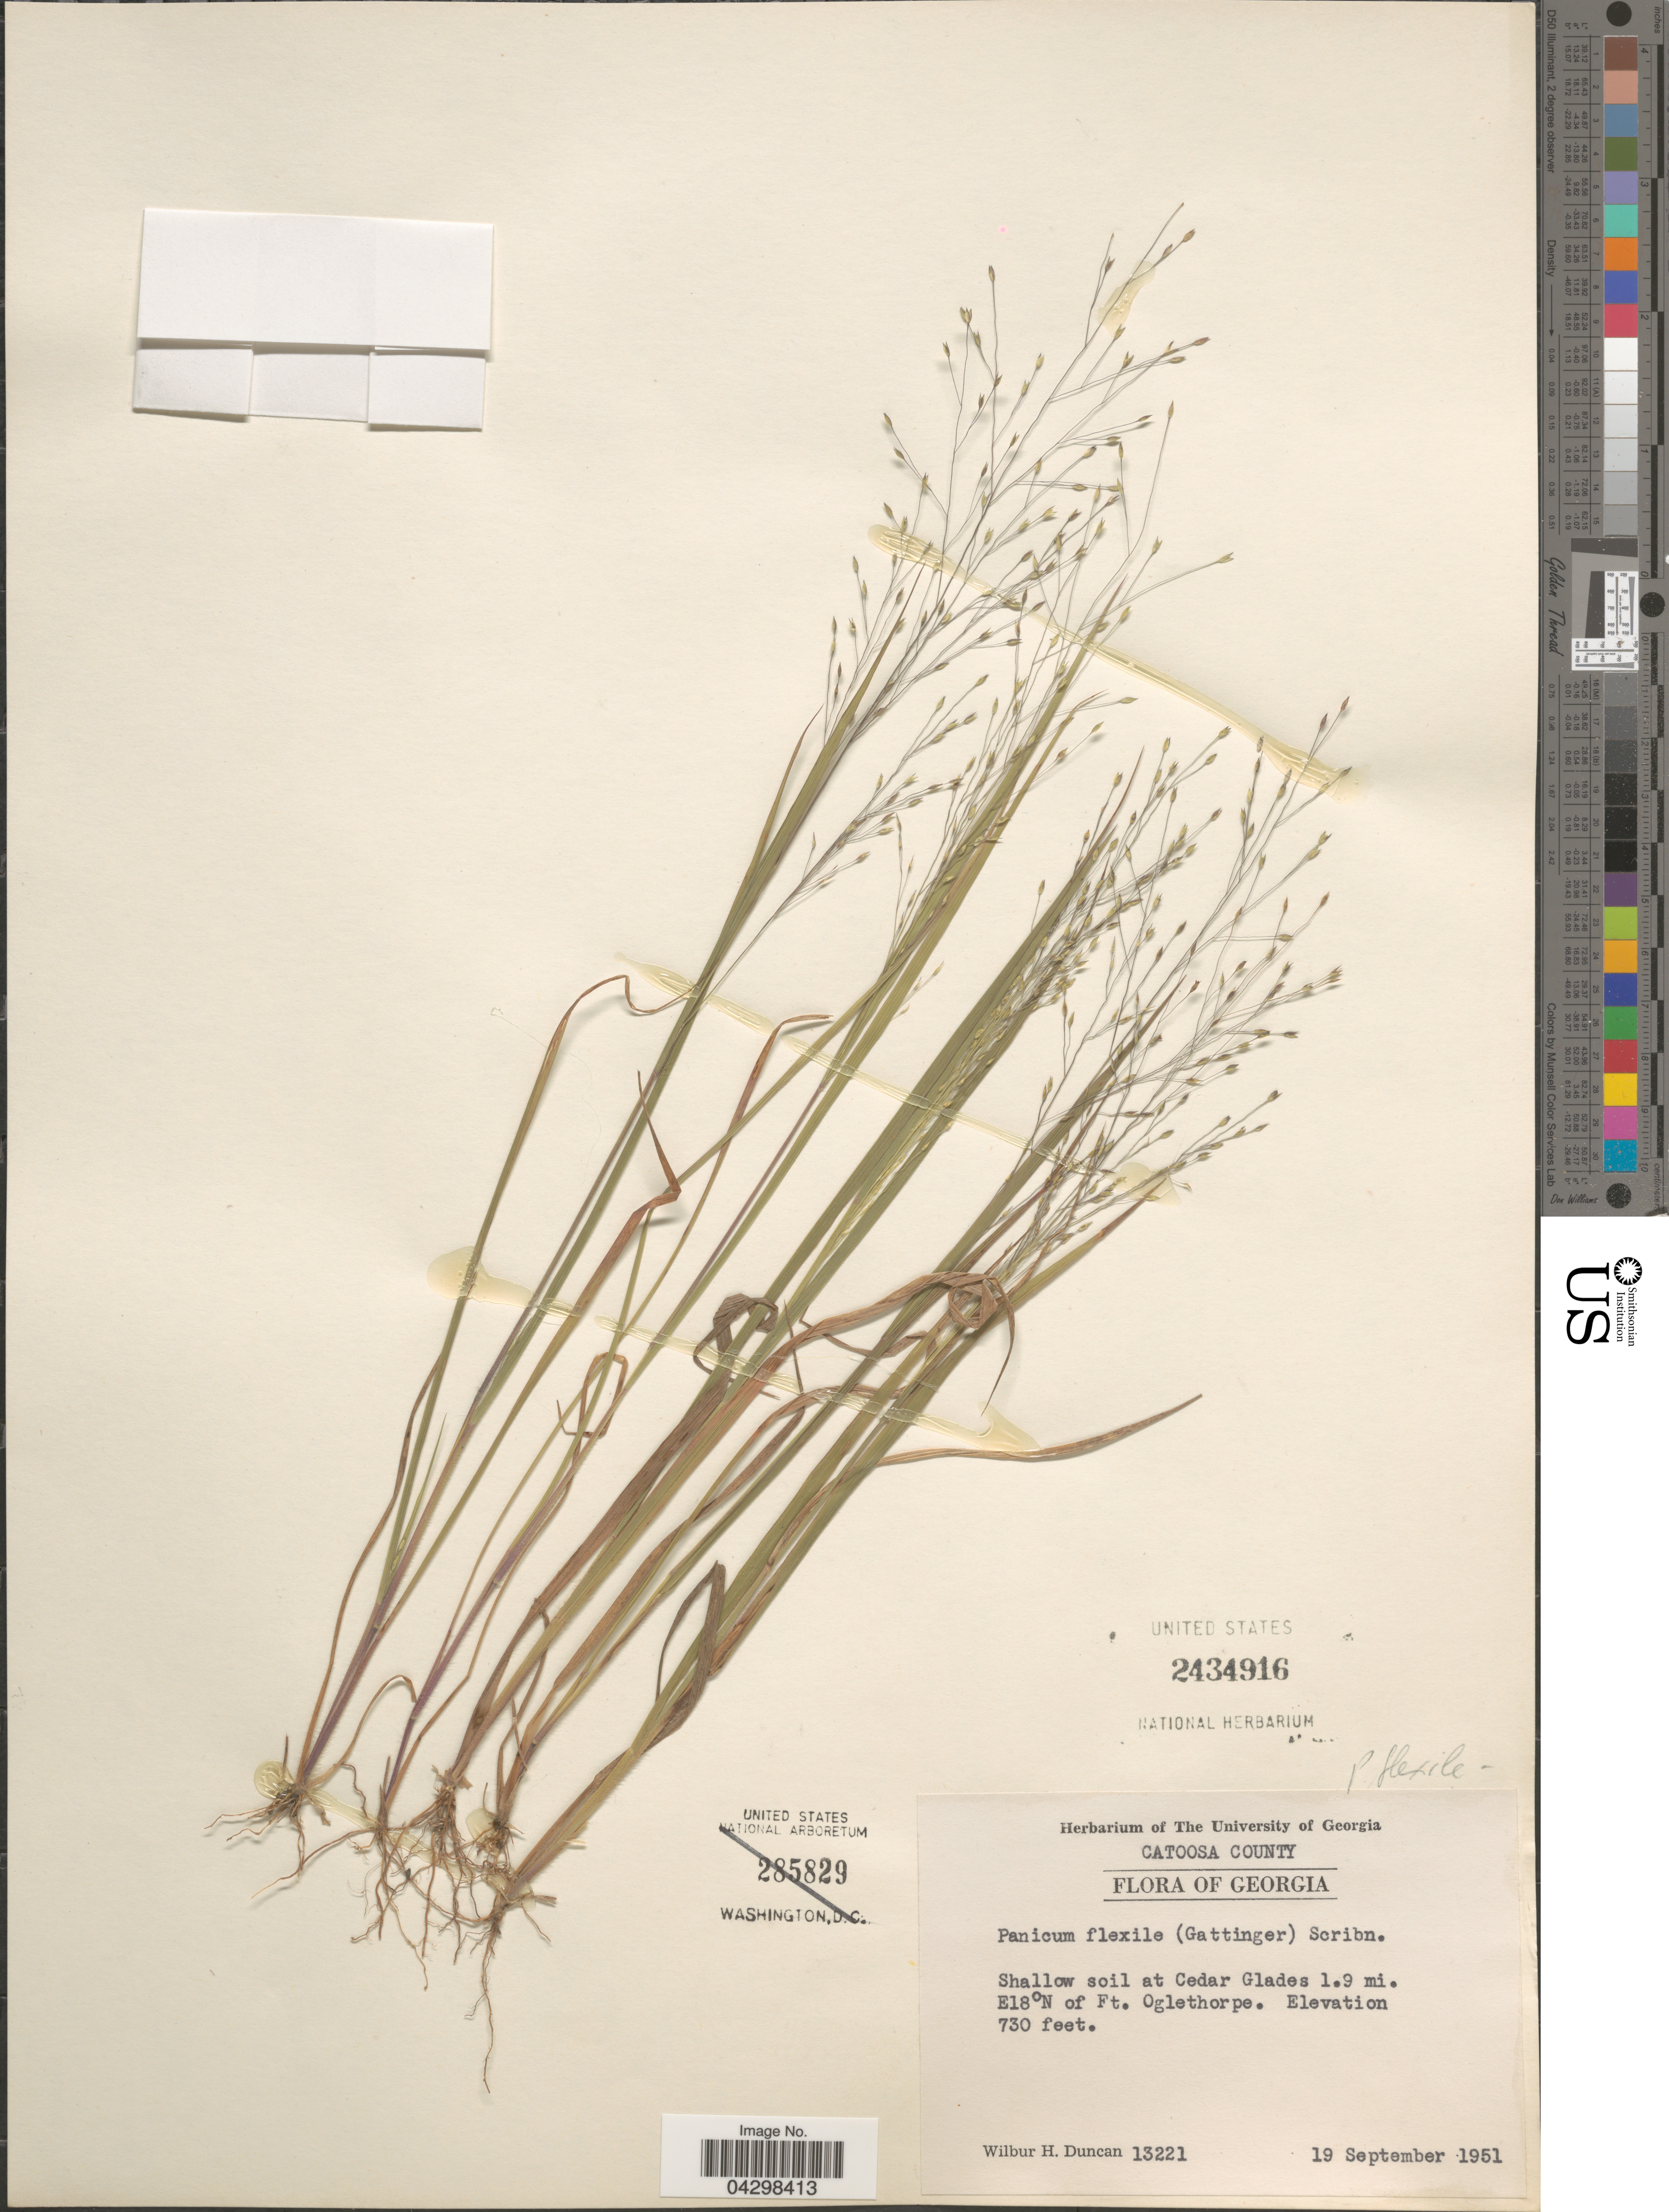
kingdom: Plantae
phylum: Tracheophyta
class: Liliopsida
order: Poales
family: Poaceae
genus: Panicum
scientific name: Panicum flexile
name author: (Gatt.) Scribn.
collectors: W. H. Duncan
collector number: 13221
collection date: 1951-09-19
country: United States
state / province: Georgia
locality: Catoosa County. Shallow soil at Cedar Glades 1.9 mi. E18°N of Ft. Oglethorpe.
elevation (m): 223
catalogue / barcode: US 2434916